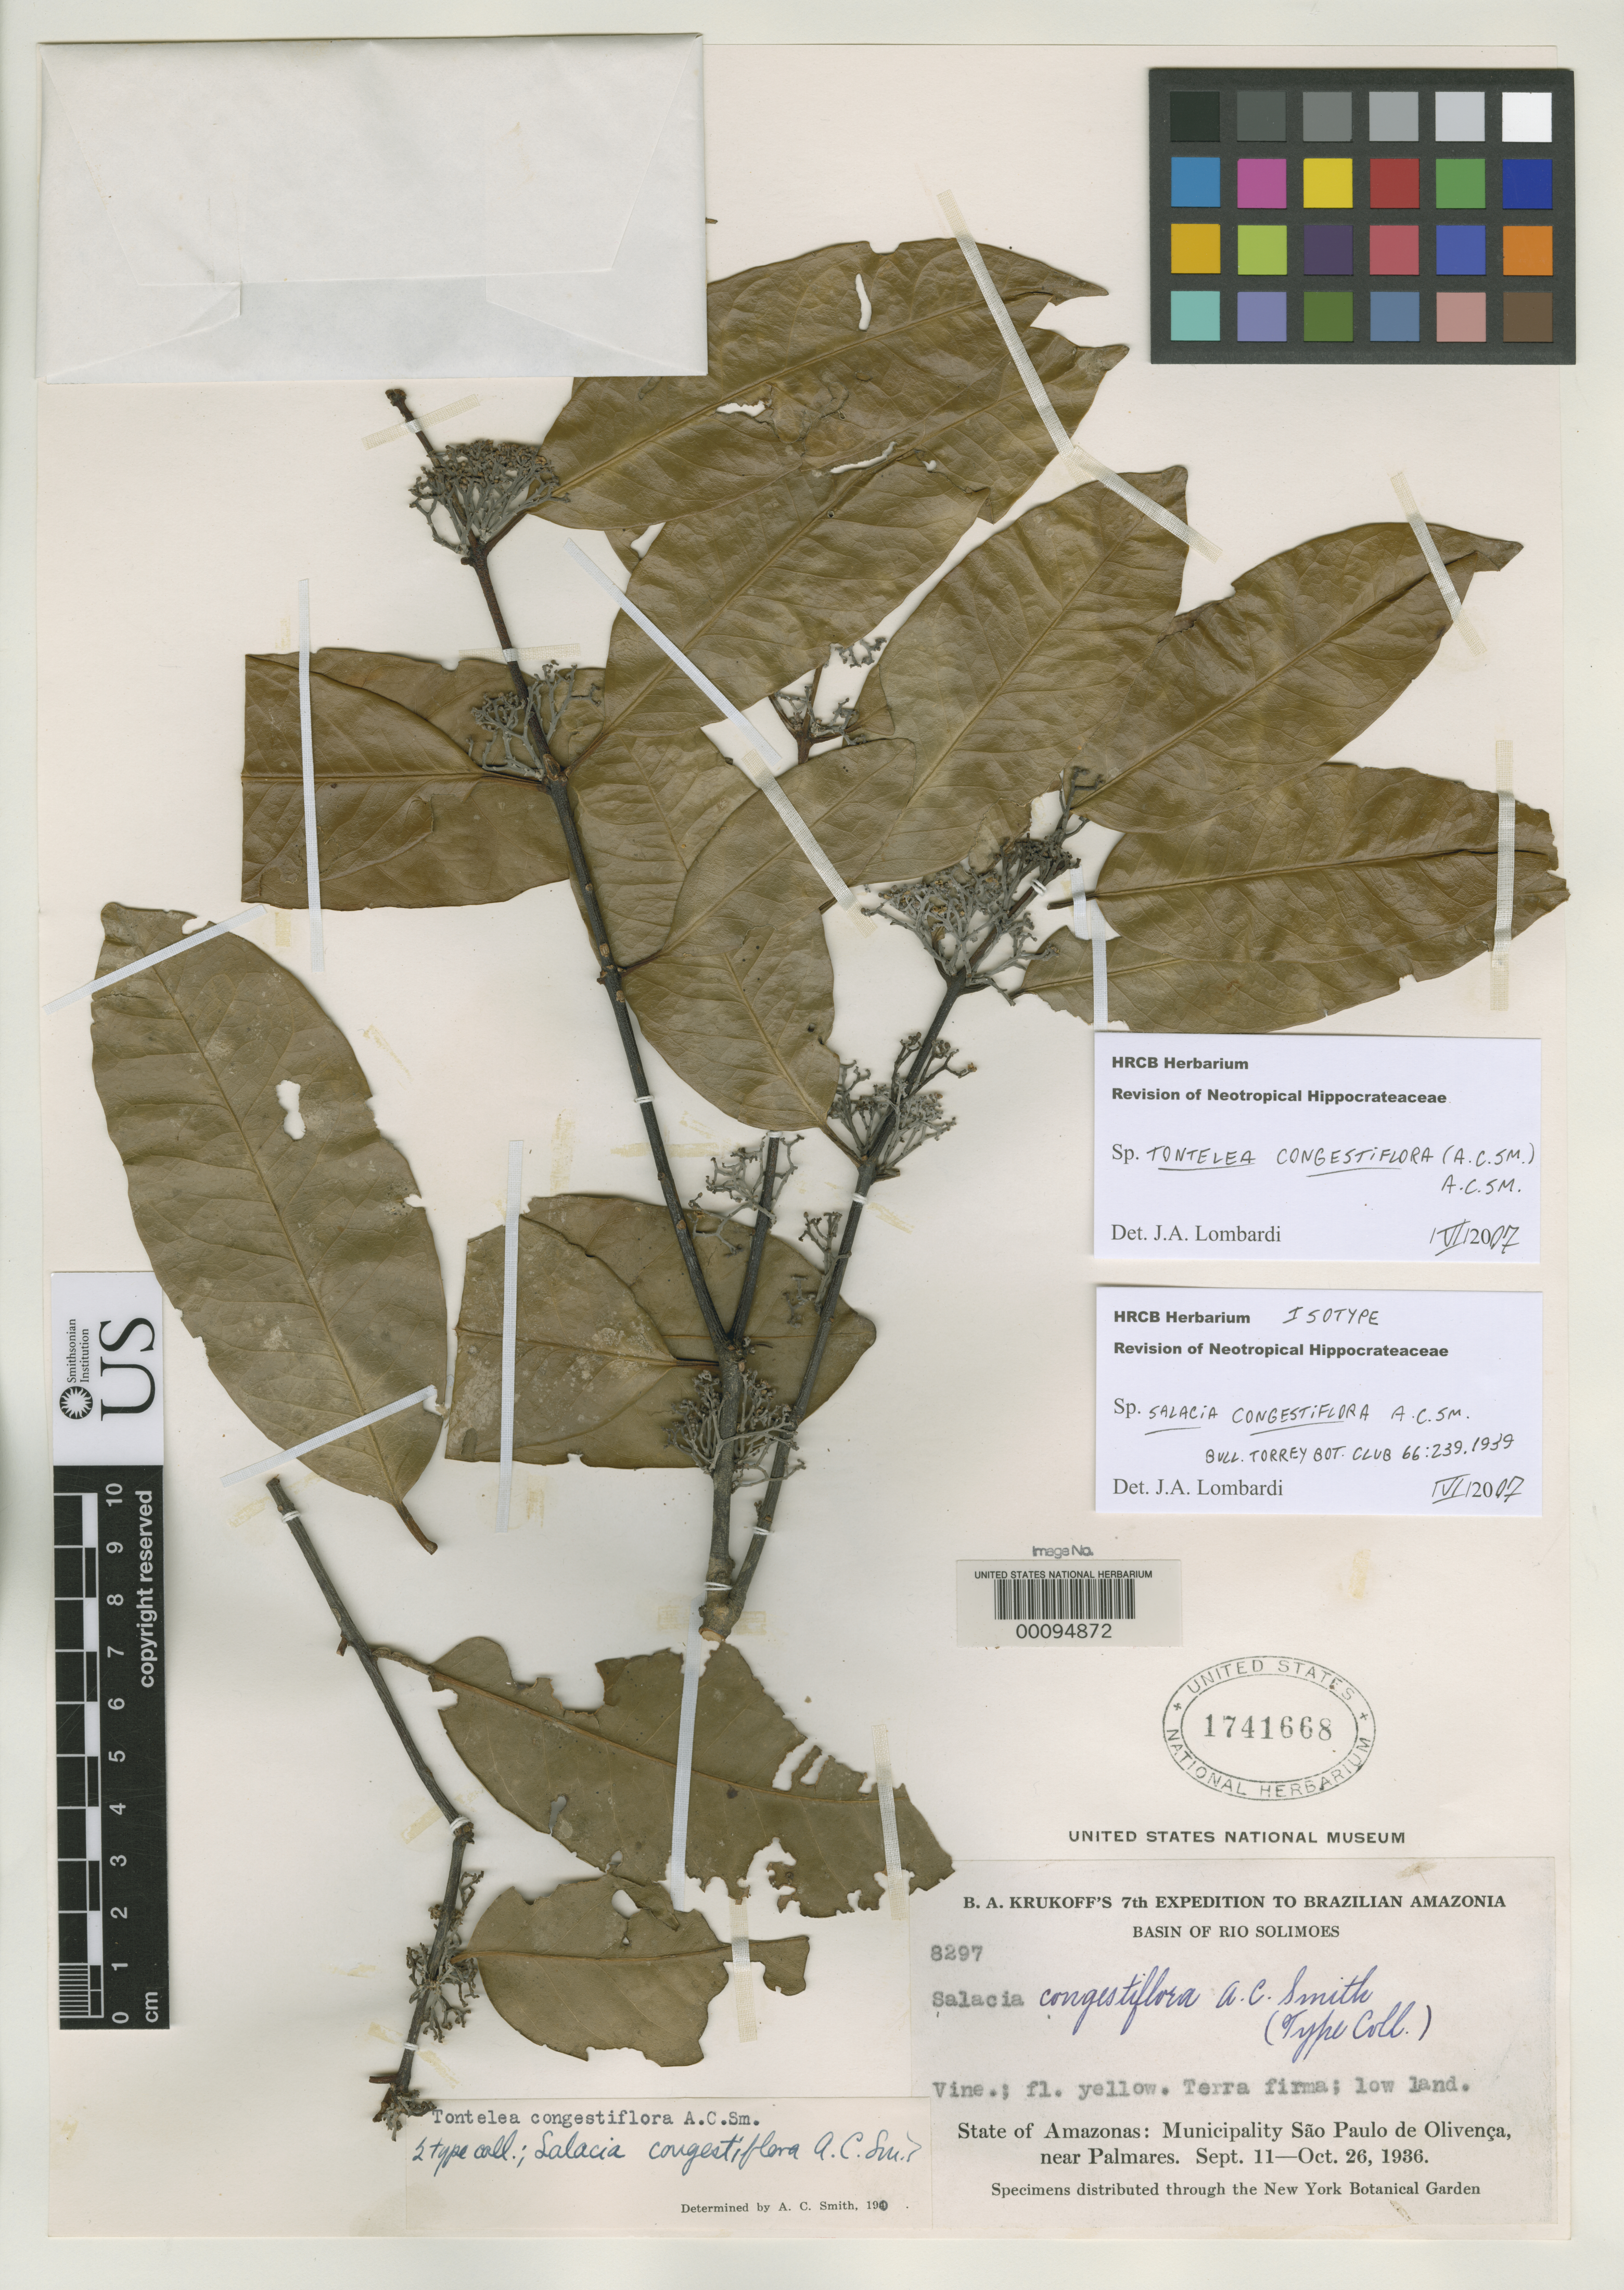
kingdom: Plantae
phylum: Tracheophyta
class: Magnoliopsida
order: Celastrales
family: Celastraceae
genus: Salacia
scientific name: Salacia congestiflora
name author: A.C. Sm.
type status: Isotype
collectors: B. A. Krukoff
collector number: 8297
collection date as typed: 11 Sep 1936 to 26 Oct 1936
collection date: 1936-09-11/1936-10-26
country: Brazil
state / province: Amazonas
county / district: São Paulo de Olivença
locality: Near Palmares.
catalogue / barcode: US 1741668